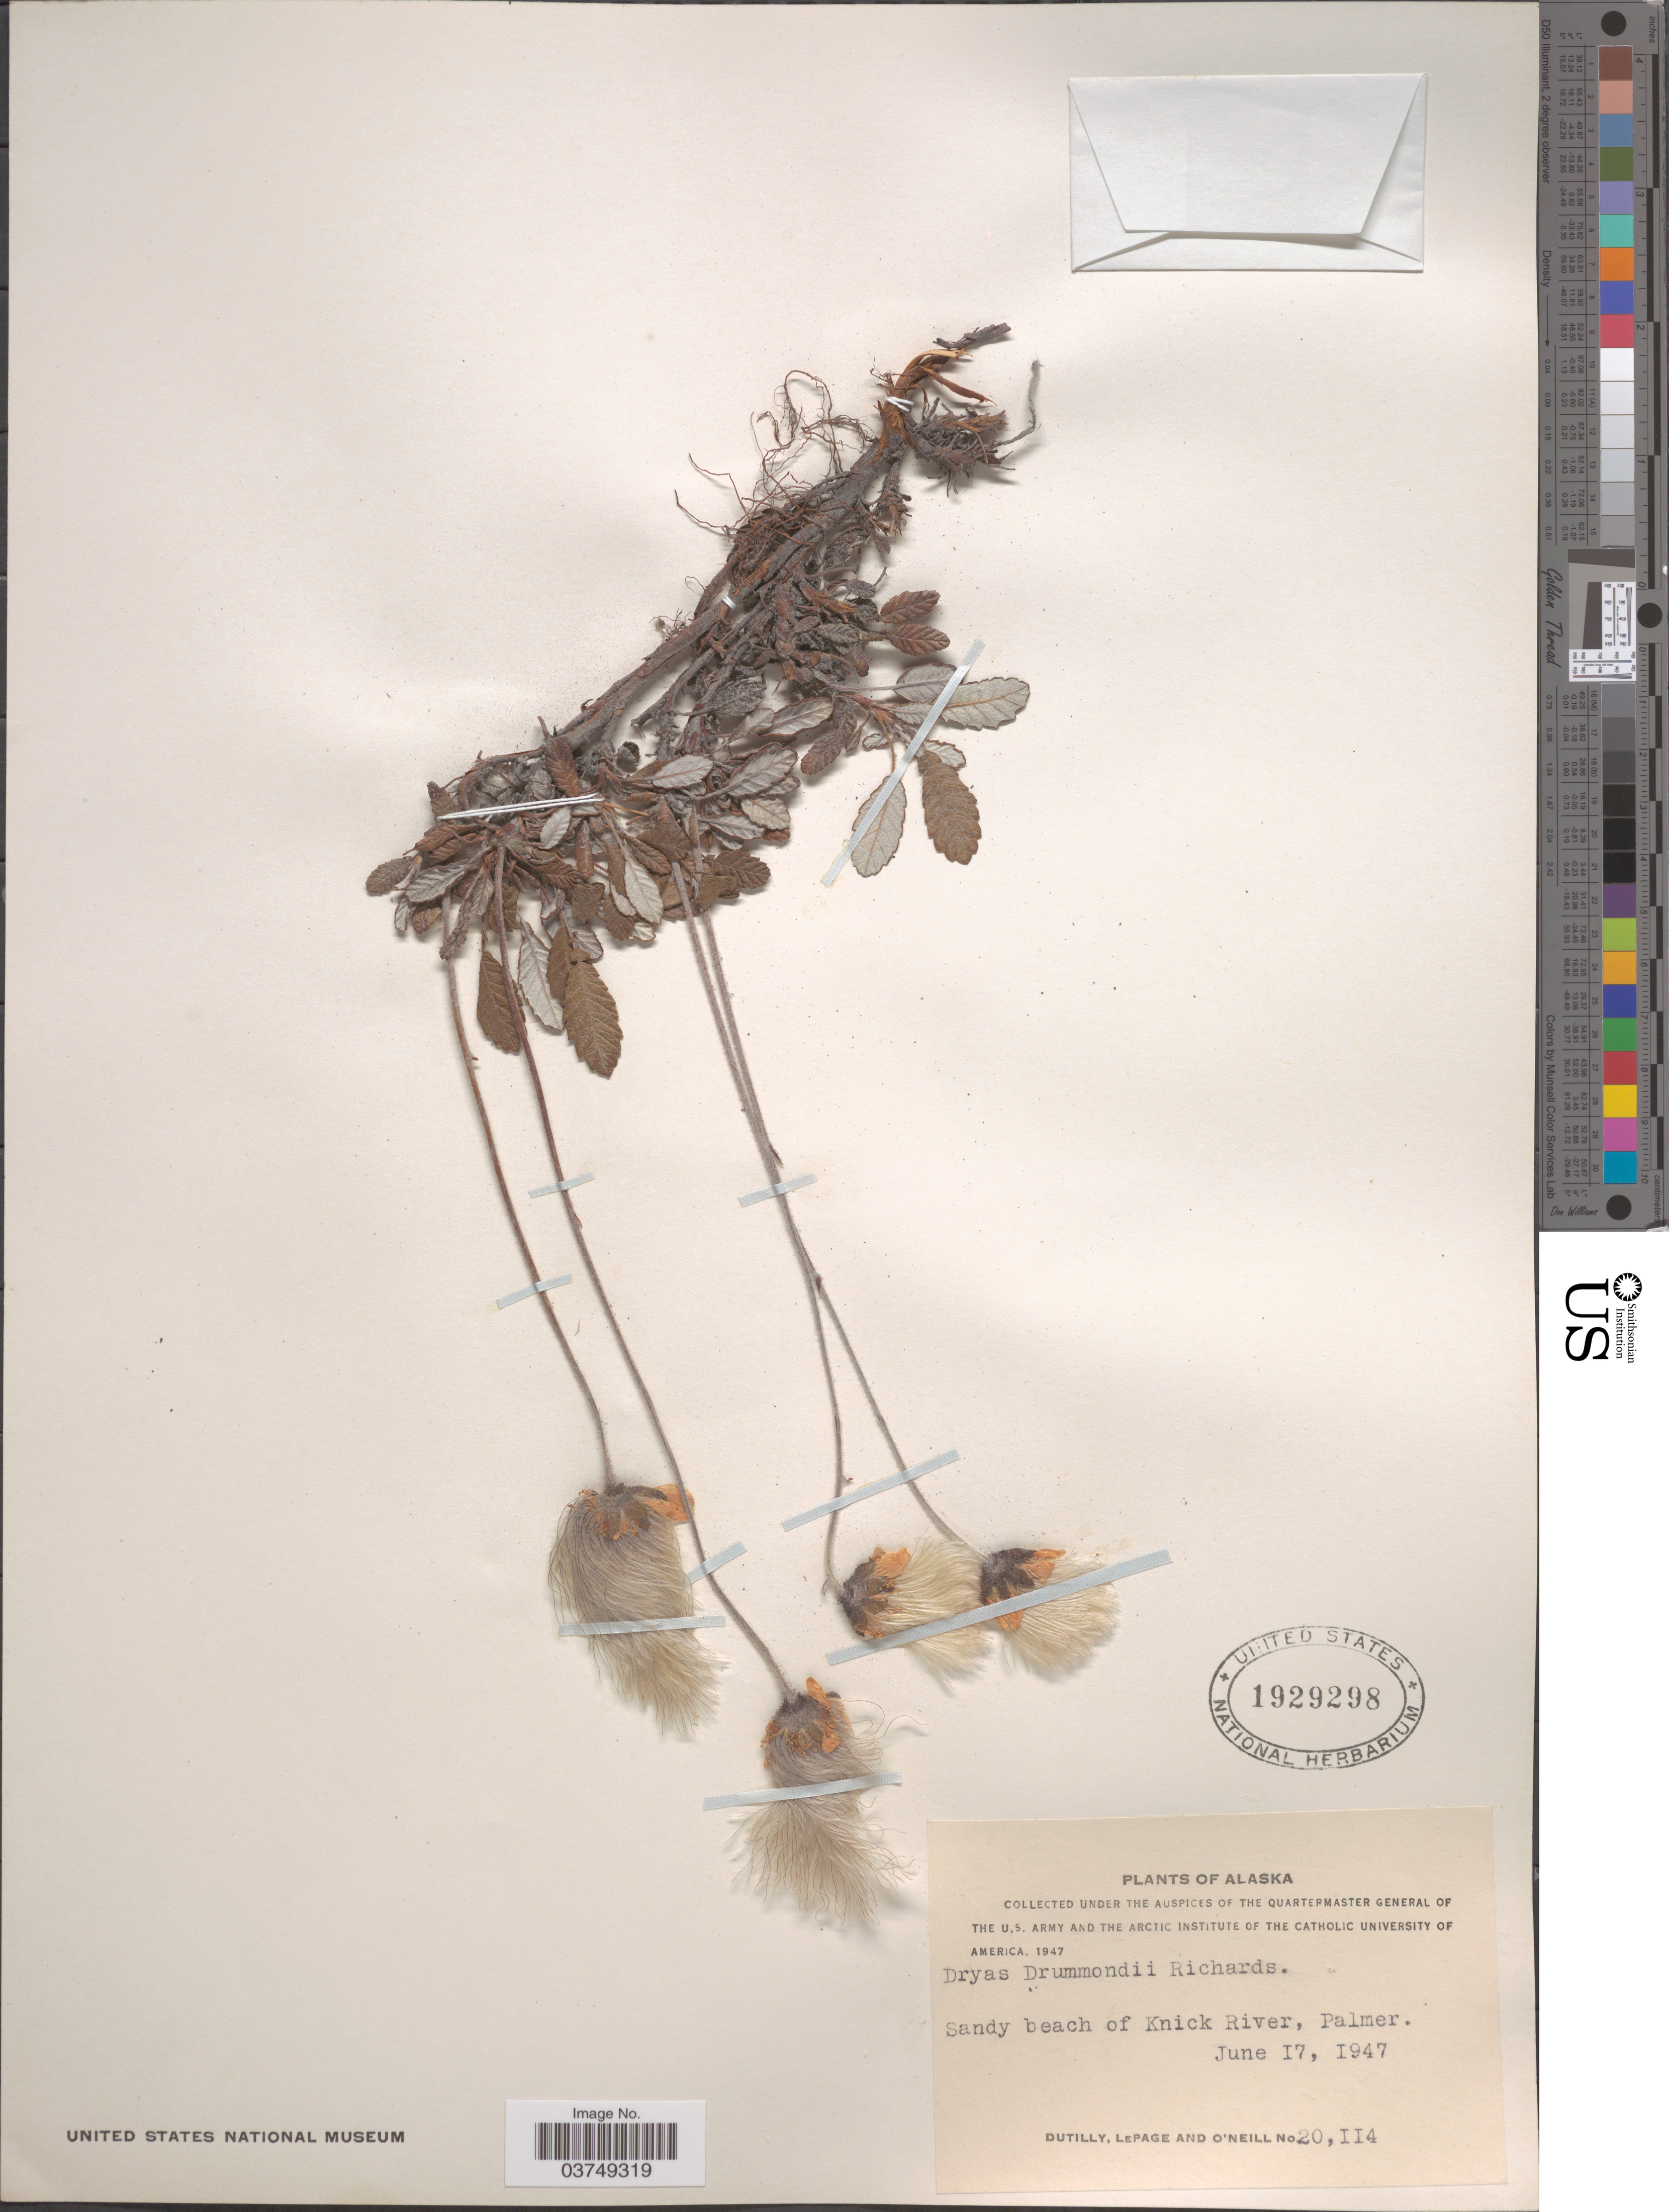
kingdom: Plantae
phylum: Tracheophyta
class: Magnoliopsida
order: Rosales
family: Rosaceae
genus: Dryas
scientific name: Dryas drummondii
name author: Hook. & Richardson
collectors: -. Dutilly, -. LePage & O' Neill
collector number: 20114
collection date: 1947-06-17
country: United States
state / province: Alaska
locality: Sandy beach of Knick River, Palmer.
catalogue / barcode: US 1929298